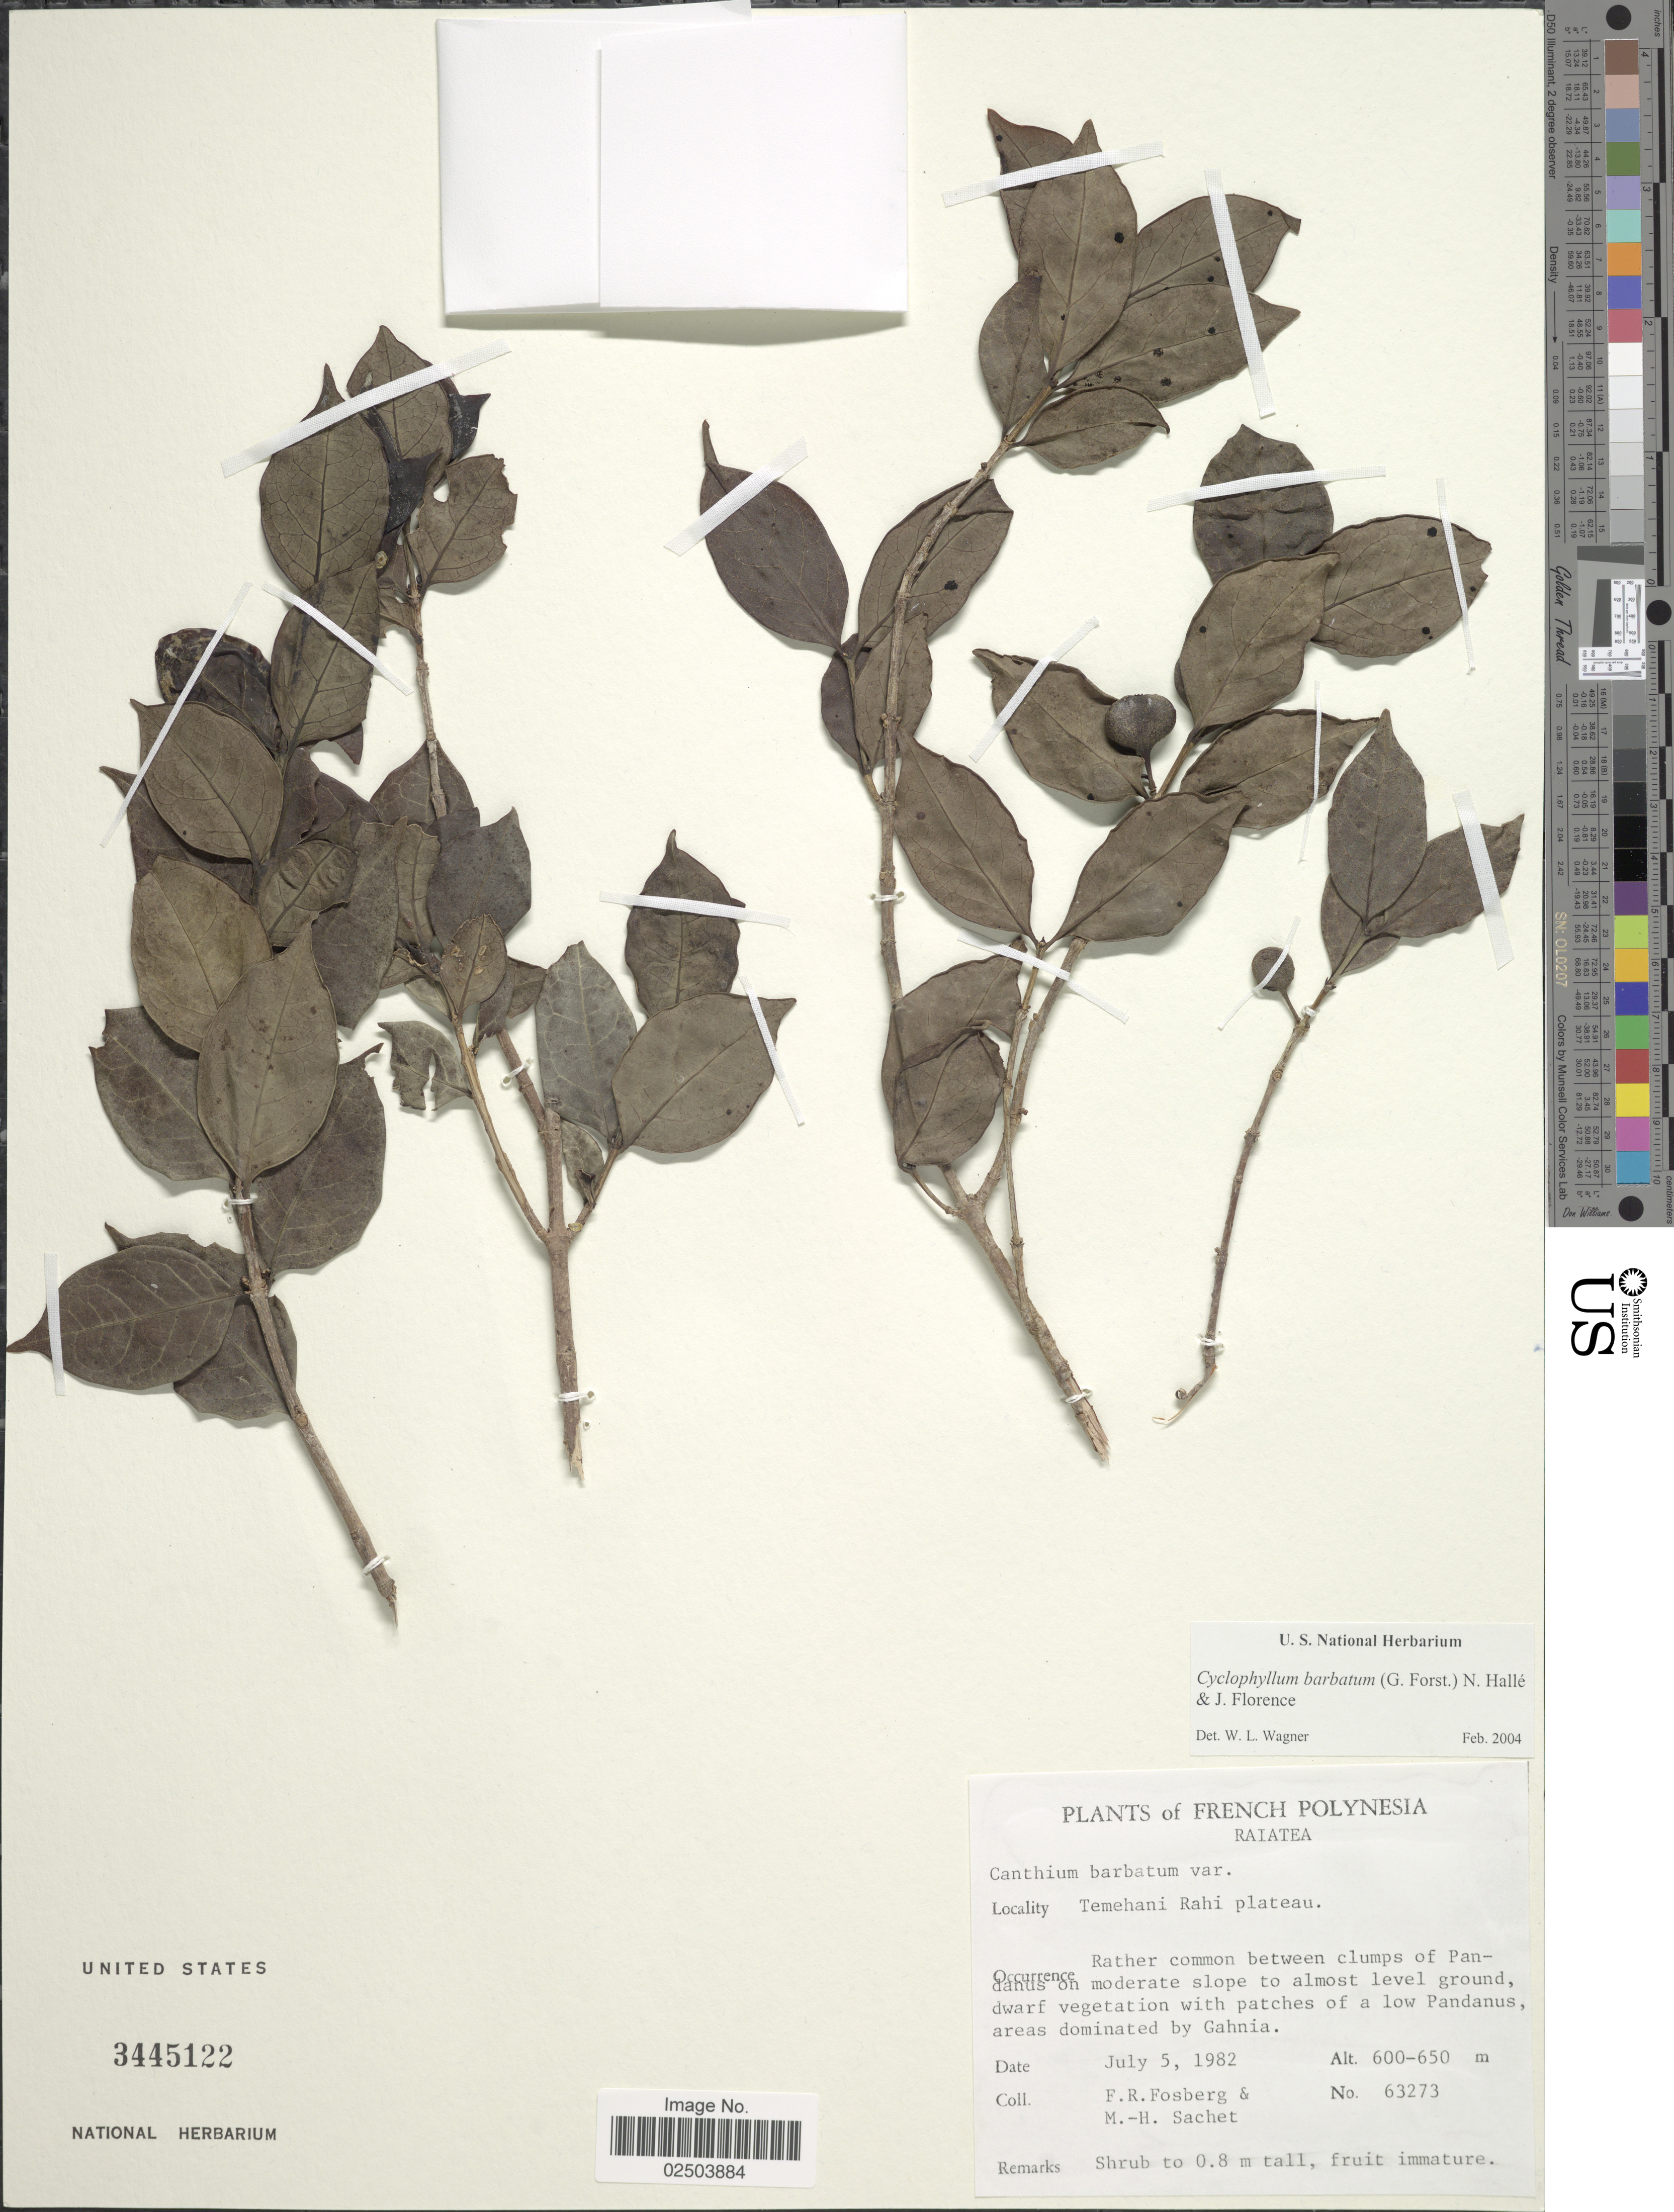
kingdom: Plantae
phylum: Tracheophyta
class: Magnoliopsida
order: Gentianales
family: Rubiaceae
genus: Cyclophyllum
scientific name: Cyclophyllum barbatum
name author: (G. Forst.) N. Hallé & J. Florence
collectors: F. R. Fosberg & M.-H. Sachet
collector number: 63273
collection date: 1982-07-05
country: French Polynesia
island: Raiatea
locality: Raiatea. Temehani Rahi plateau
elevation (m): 600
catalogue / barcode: US 3445122